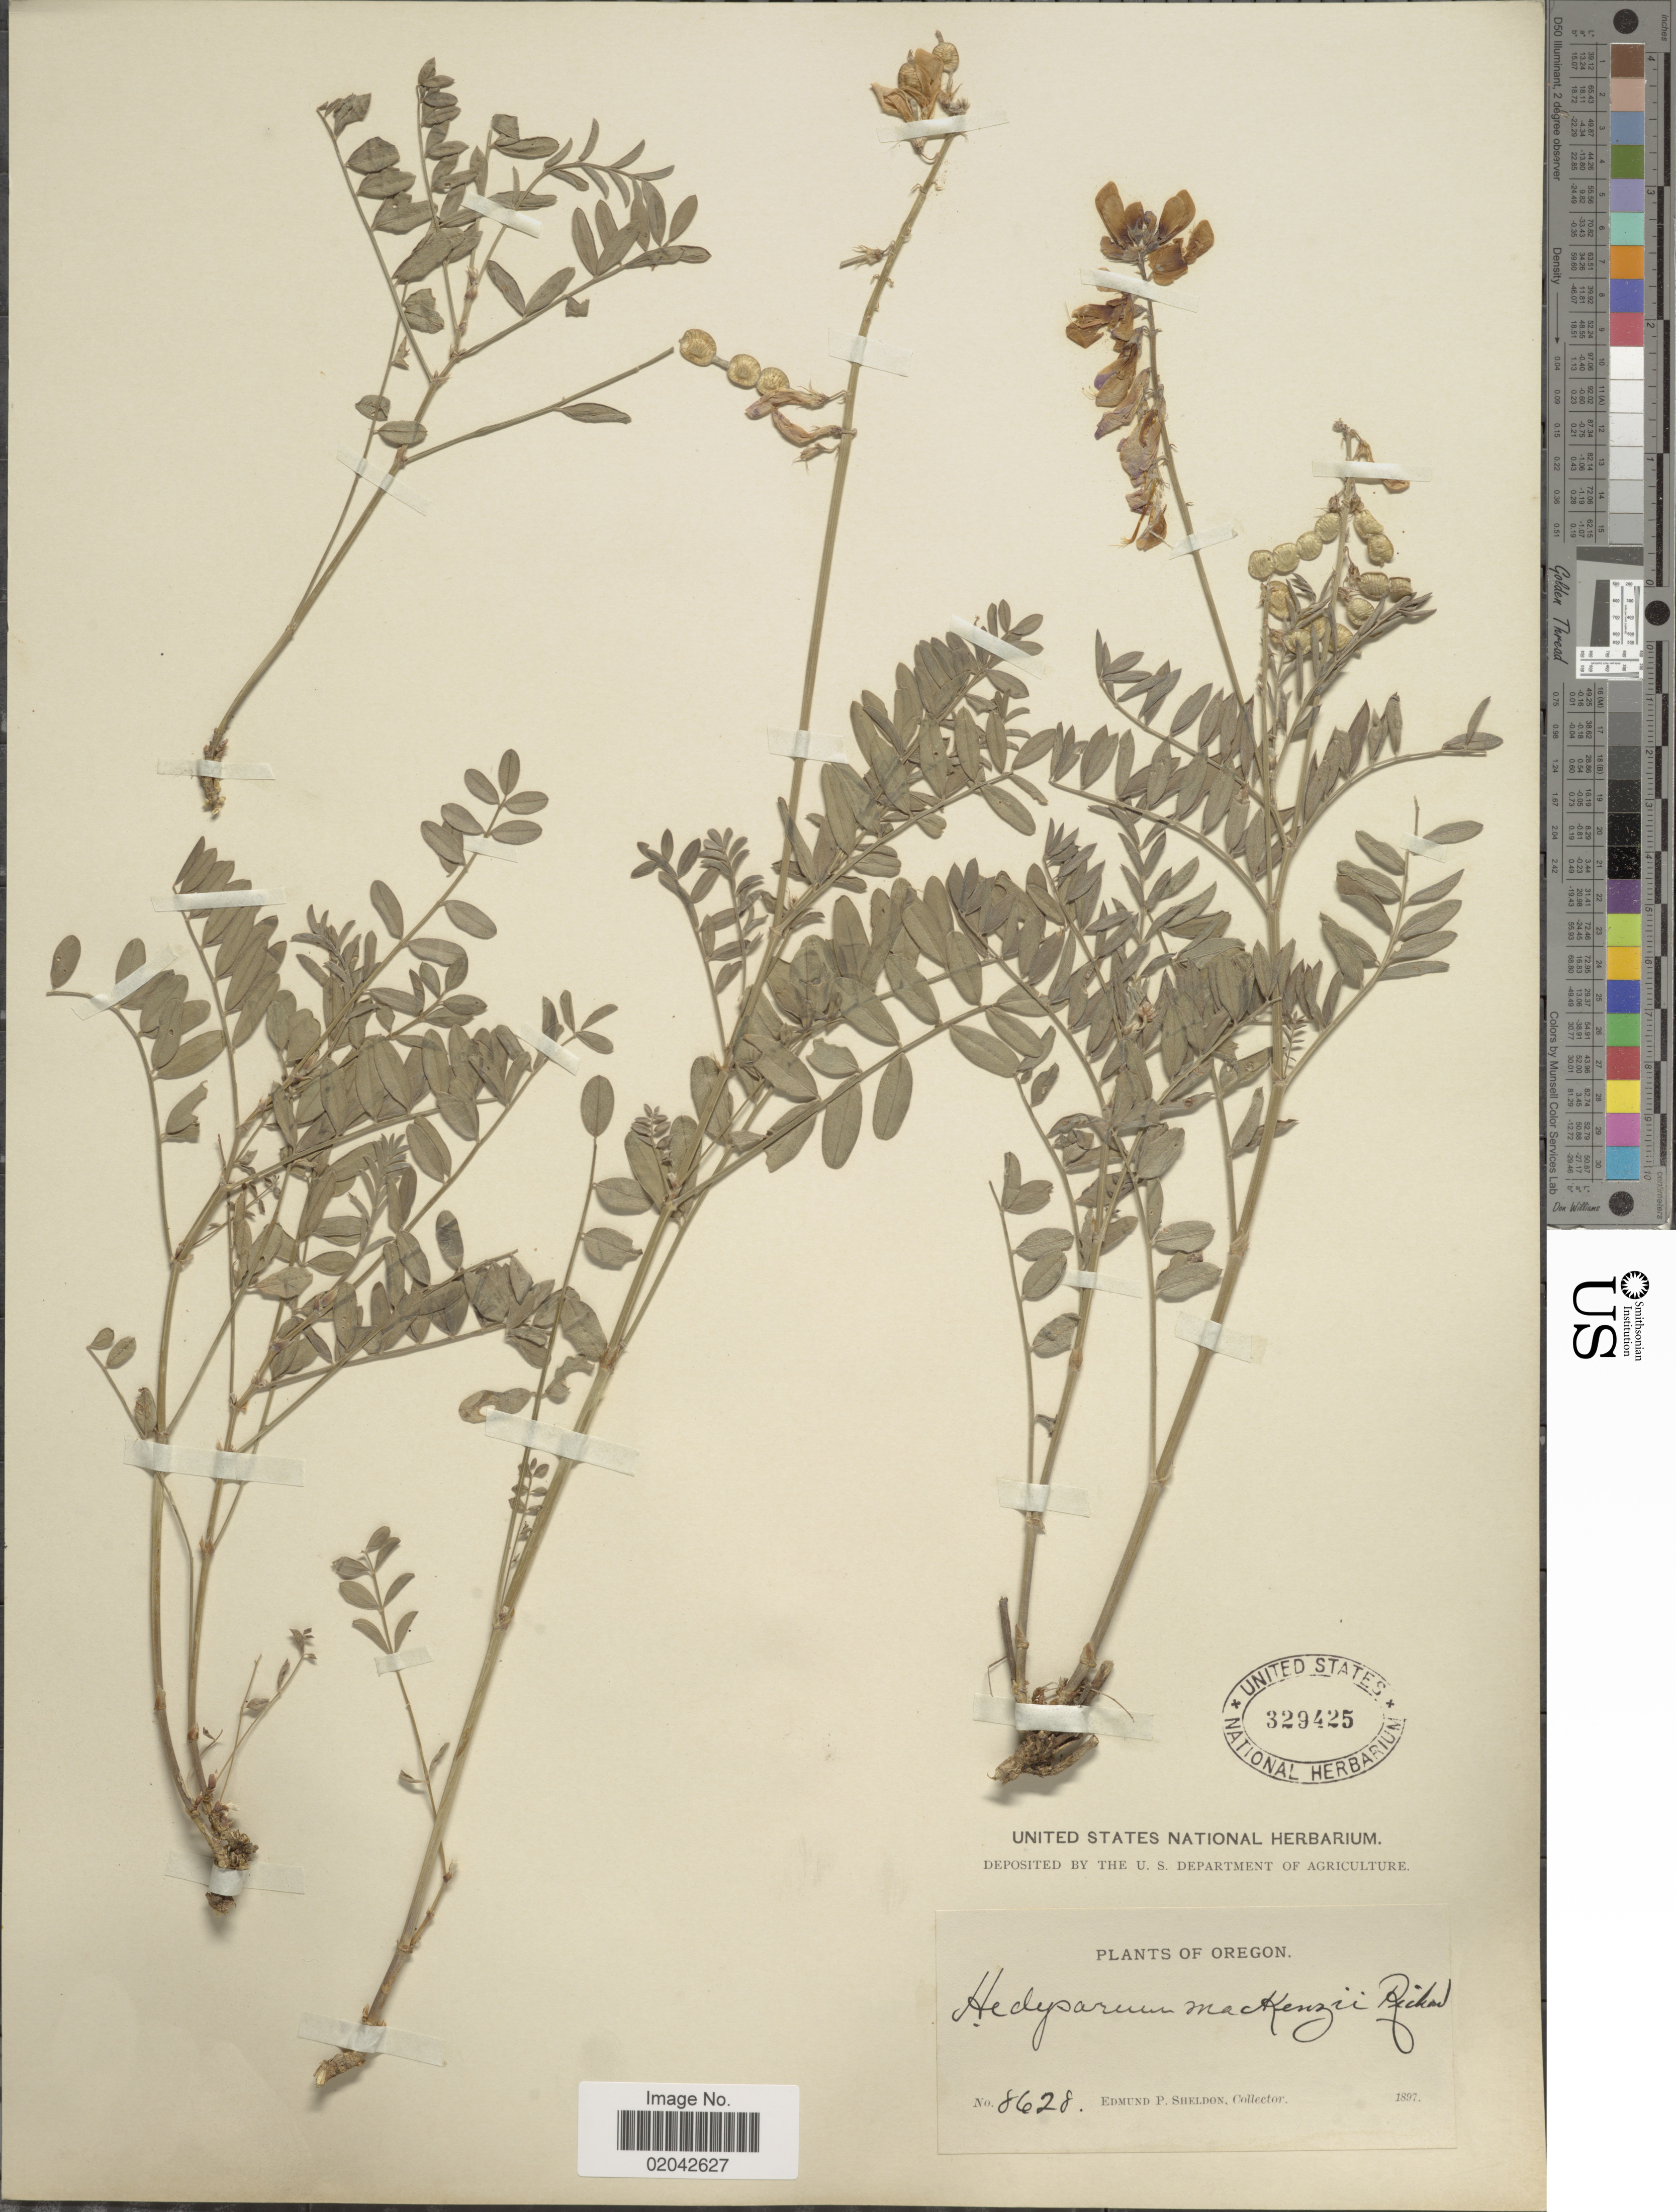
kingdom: Plantae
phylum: Tracheophyta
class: Magnoliopsida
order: Fabales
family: Fabaceae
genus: Hedysarum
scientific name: Hedysarum mackenziei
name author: Richardson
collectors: E. P. Sheldon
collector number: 8628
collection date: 1897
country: United States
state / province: Oregon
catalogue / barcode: US 329425